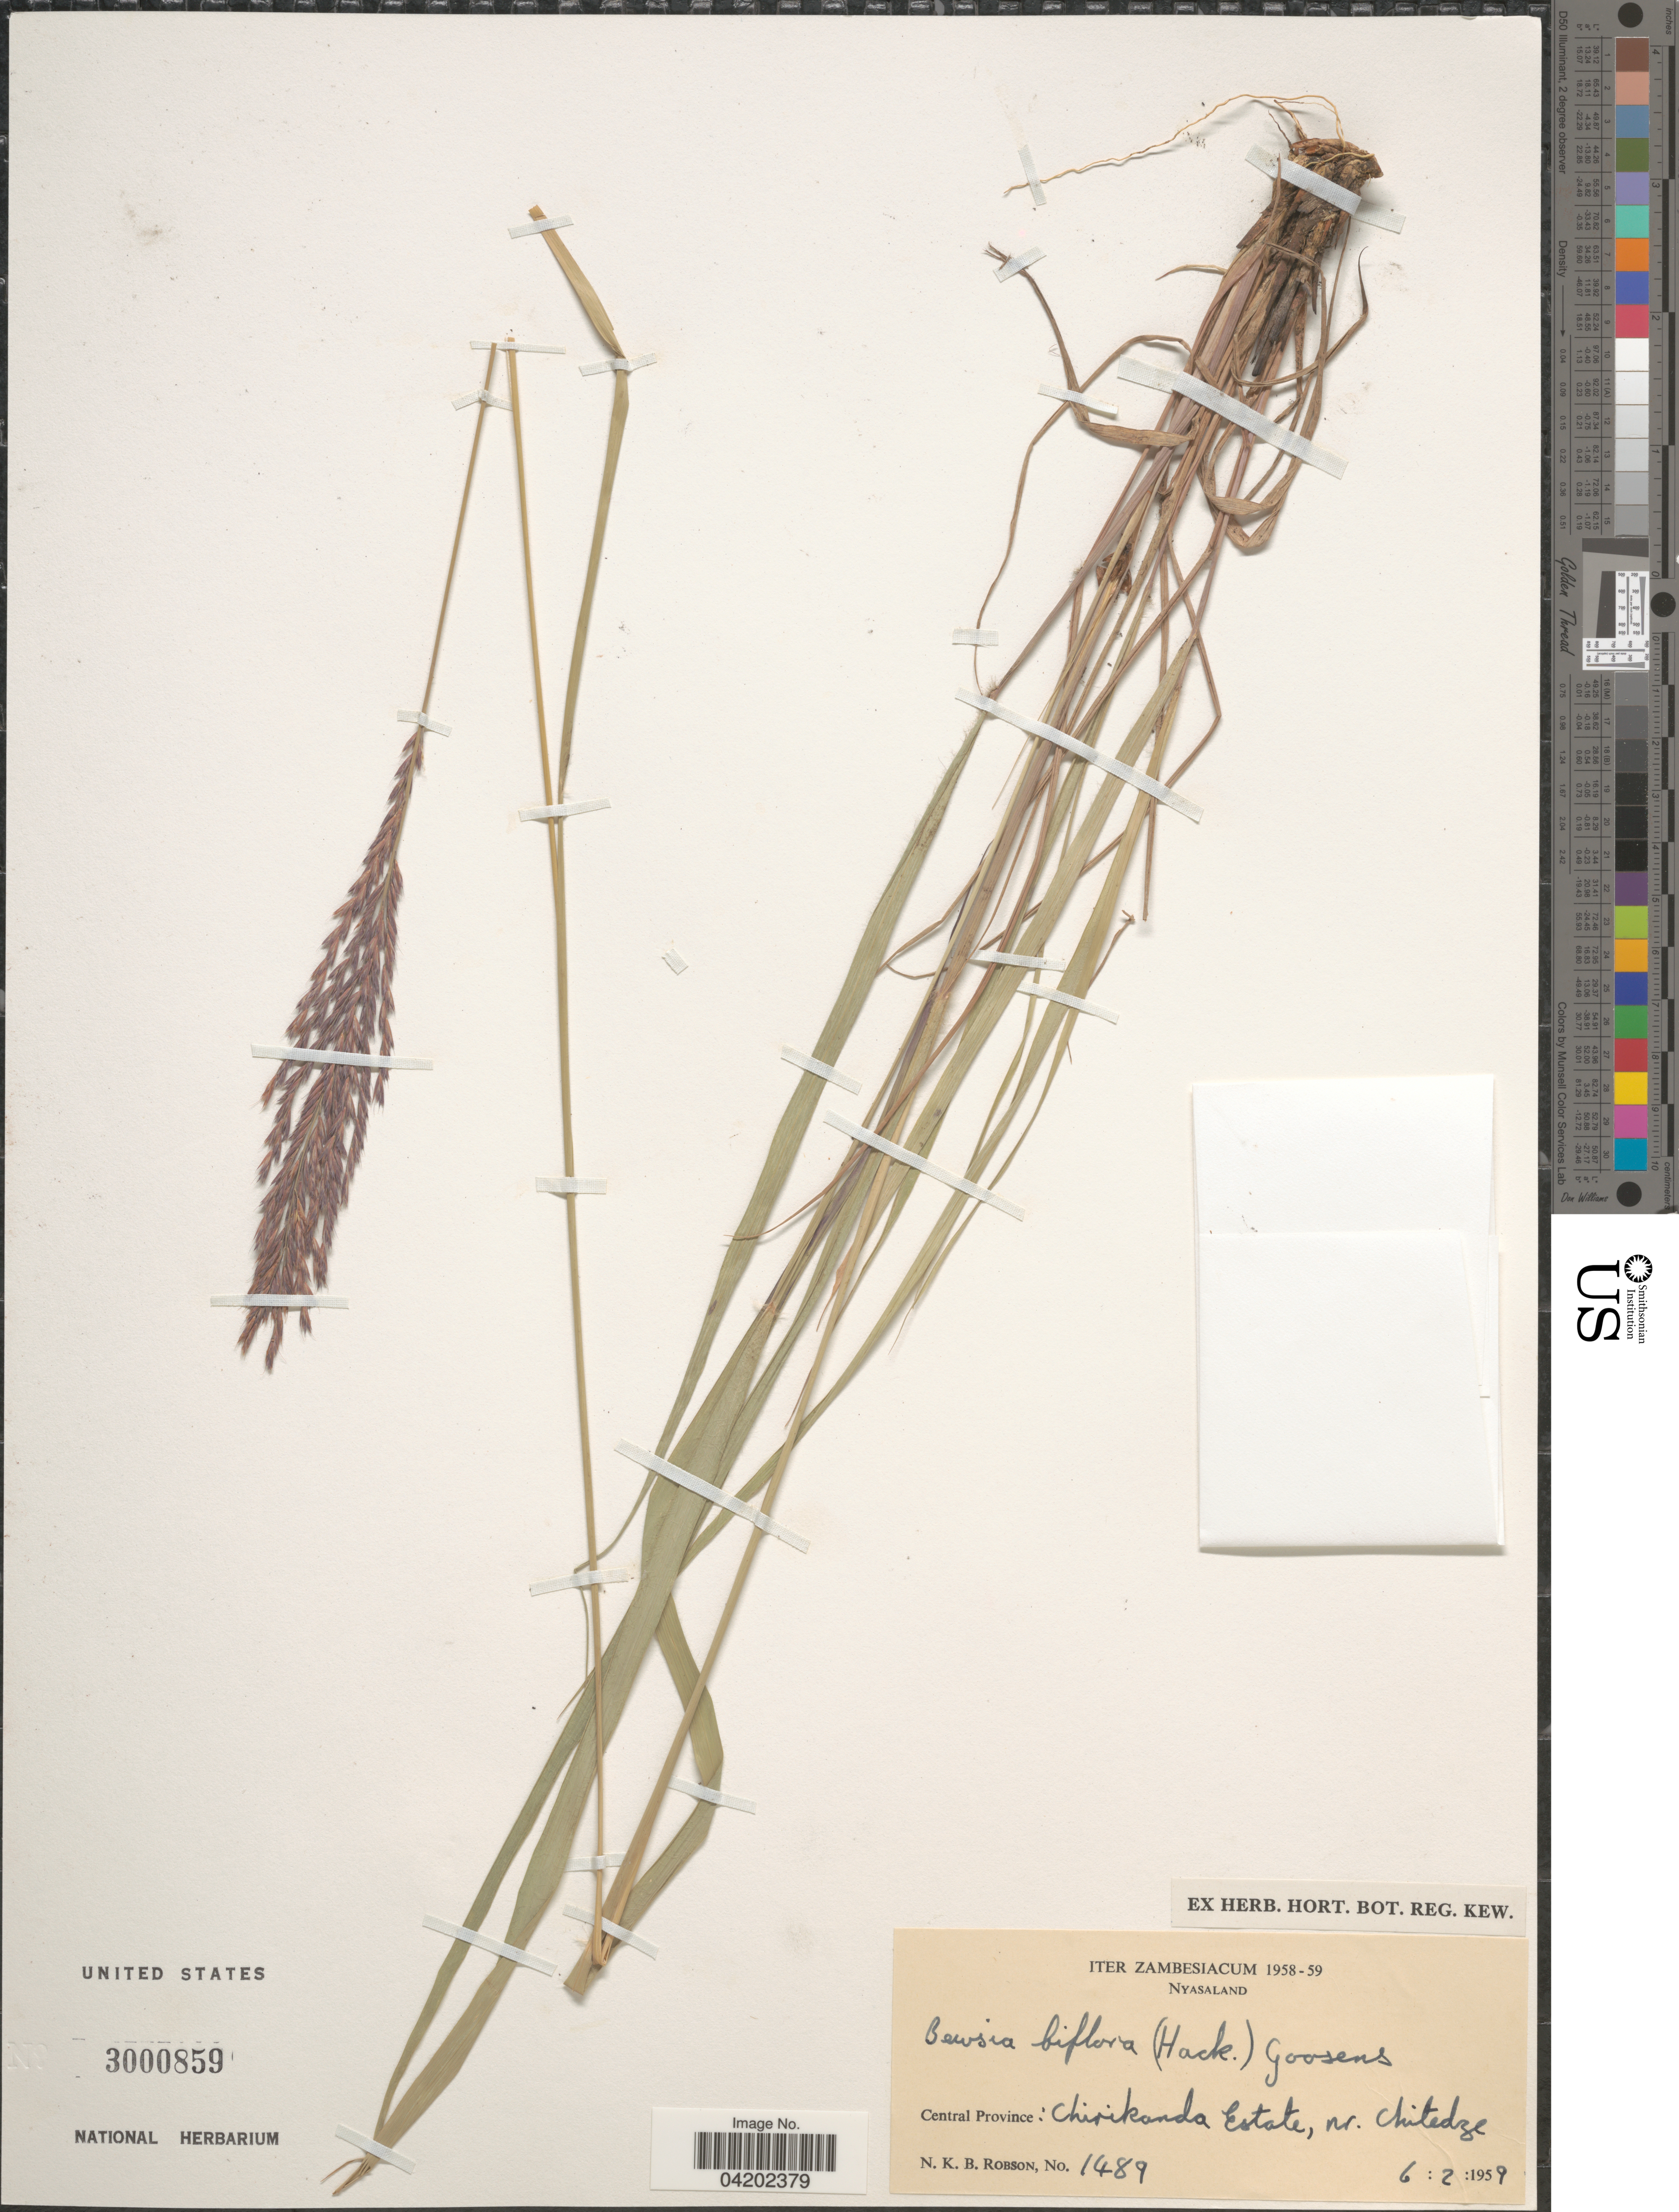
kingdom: Plantae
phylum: Tracheophyta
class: Liliopsida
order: Poales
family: Poaceae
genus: Bewsia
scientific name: Bewsia biflora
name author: (Hack.) Gooss.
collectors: N. Robson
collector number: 1489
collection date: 1959-02-06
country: Malawi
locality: Iter Zambesiacum 1958-59. Nyasaland. Central Province: Chirikanda Estate, nr. Chitedze.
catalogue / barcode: US 3000859